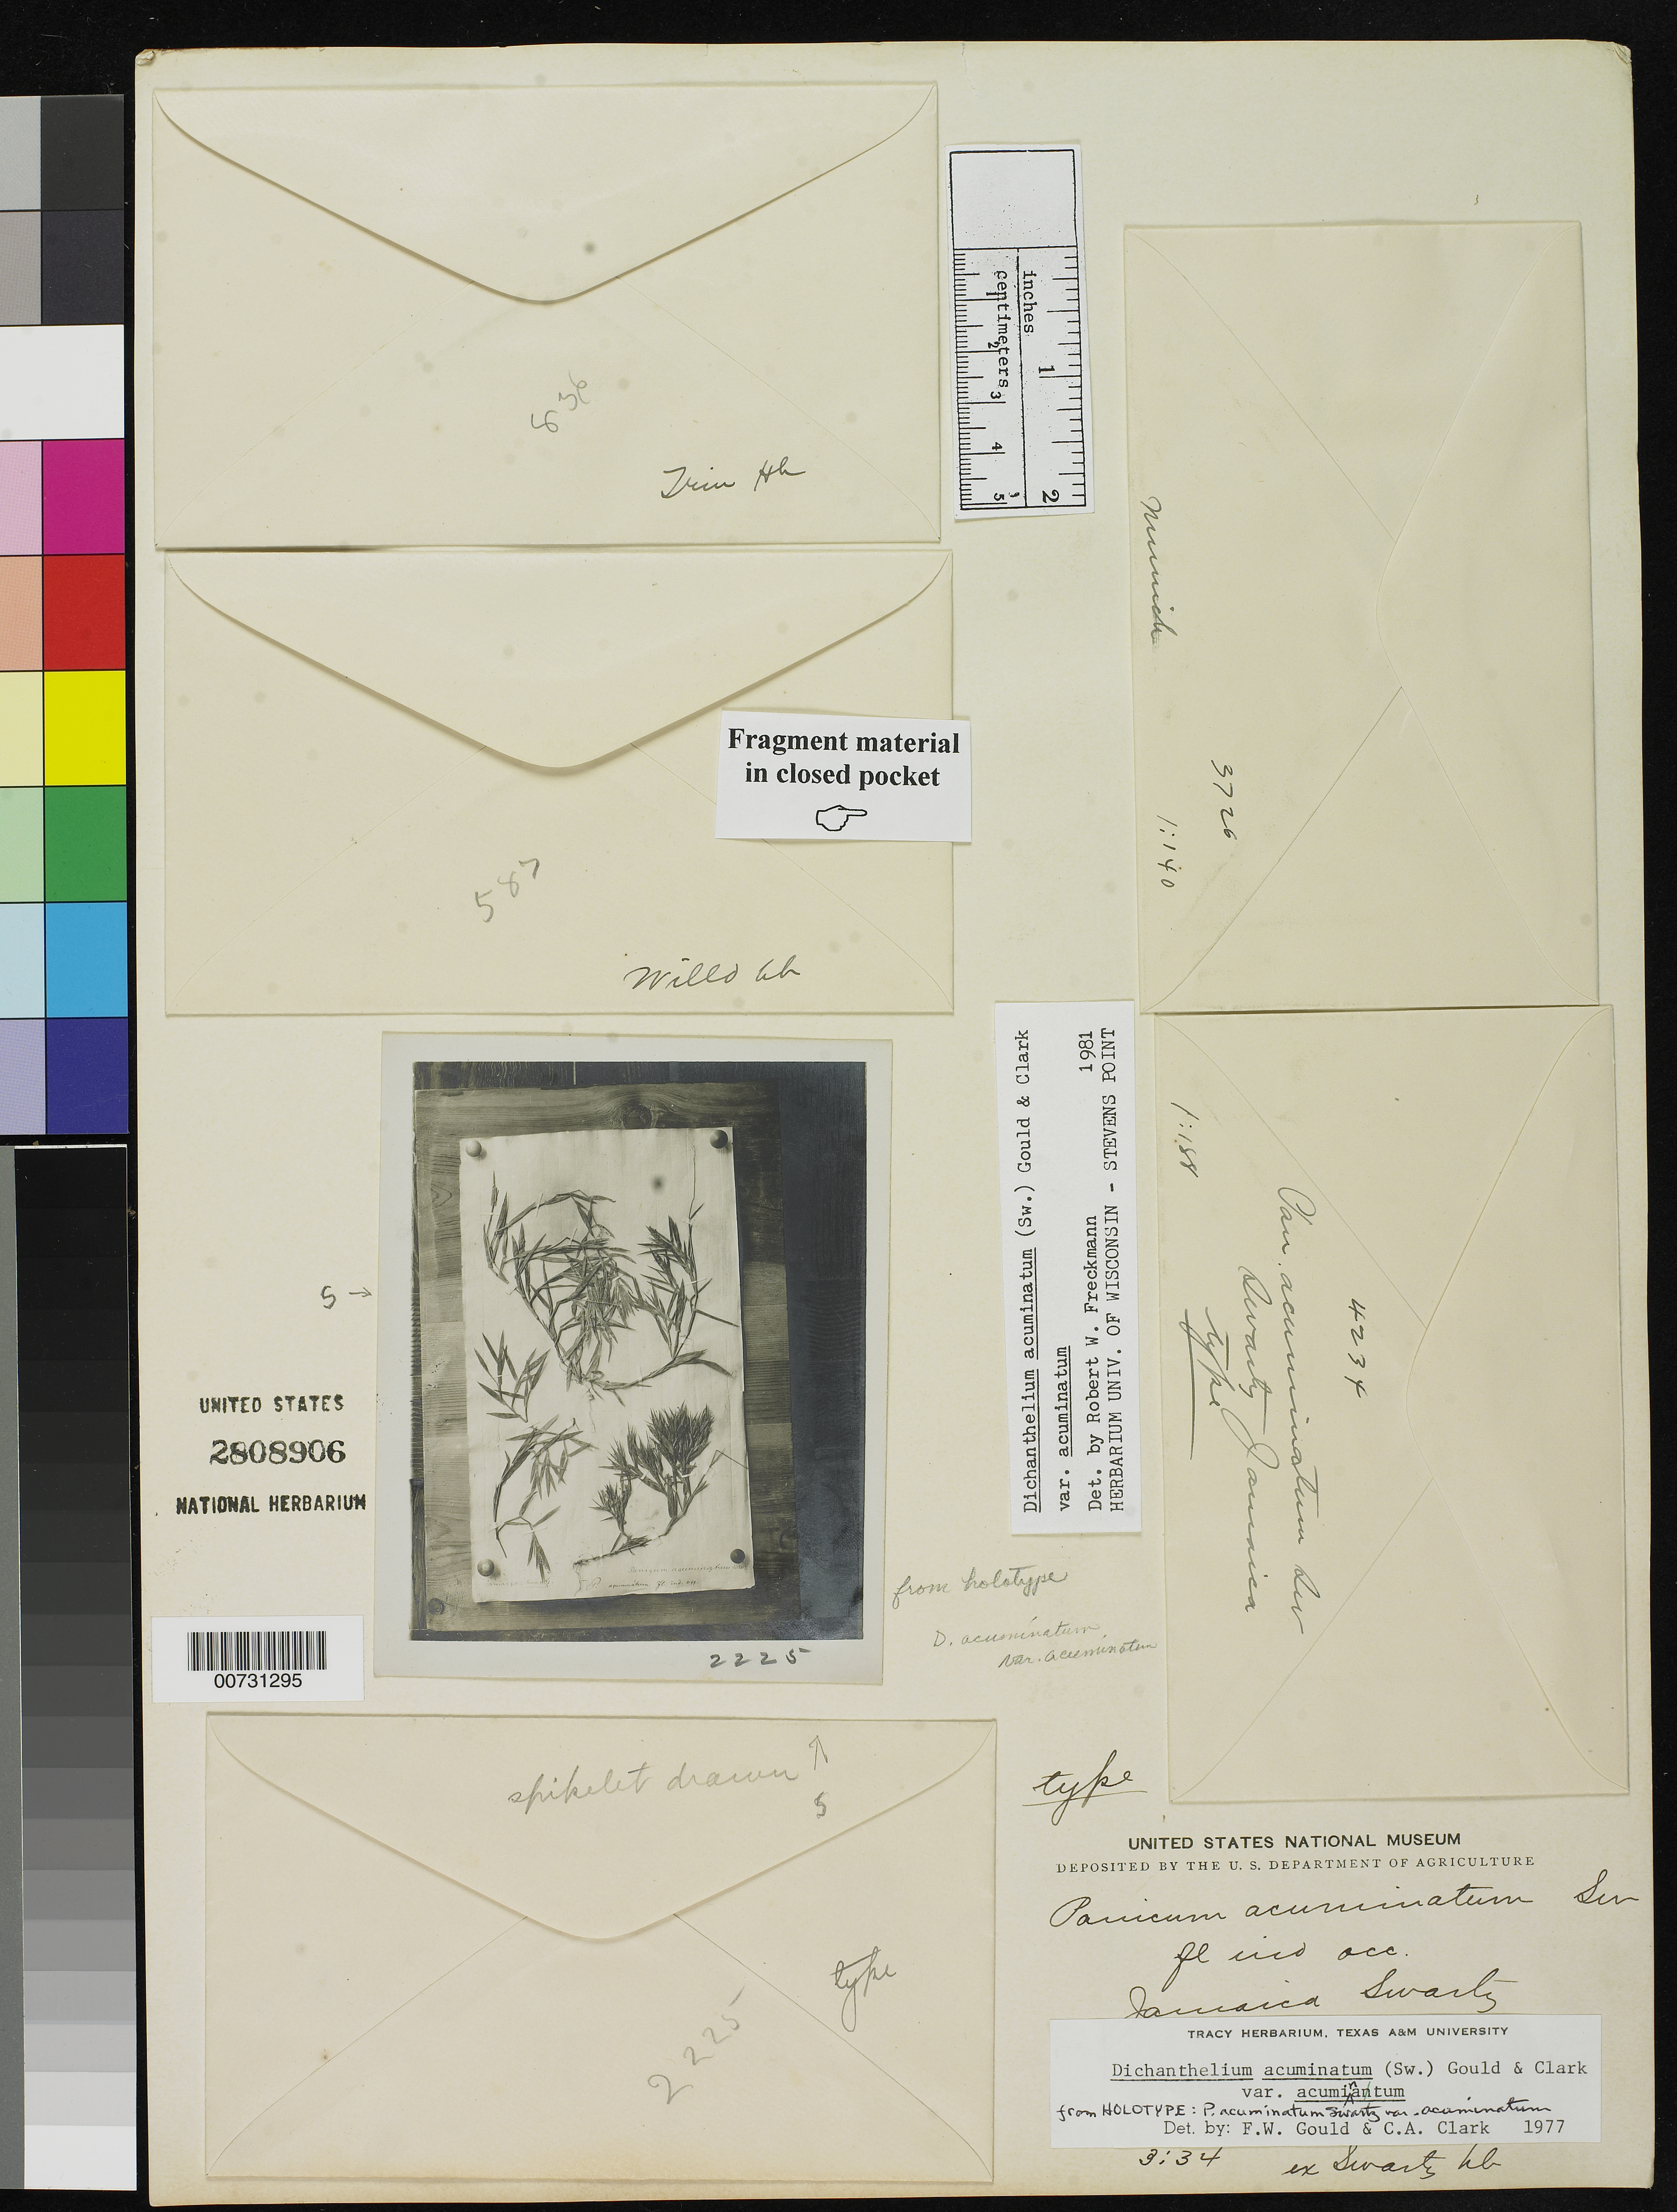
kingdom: Plantae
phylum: Tracheophyta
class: Liliopsida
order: Poales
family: Poaceae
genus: Panicum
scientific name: Panicum acuminatum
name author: Sw.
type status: Isotype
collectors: O. P. Swartz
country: Jamaica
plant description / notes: Cited 2003 by Zuloaga et al. in Cat. New World Grasses 3 (Contr. U.S. Natl. Herb. 46).; Sheet mounted with photo & packet containing fragment ex S (holotype) and 4 additional packets from other herbaria.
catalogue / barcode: US 2808906